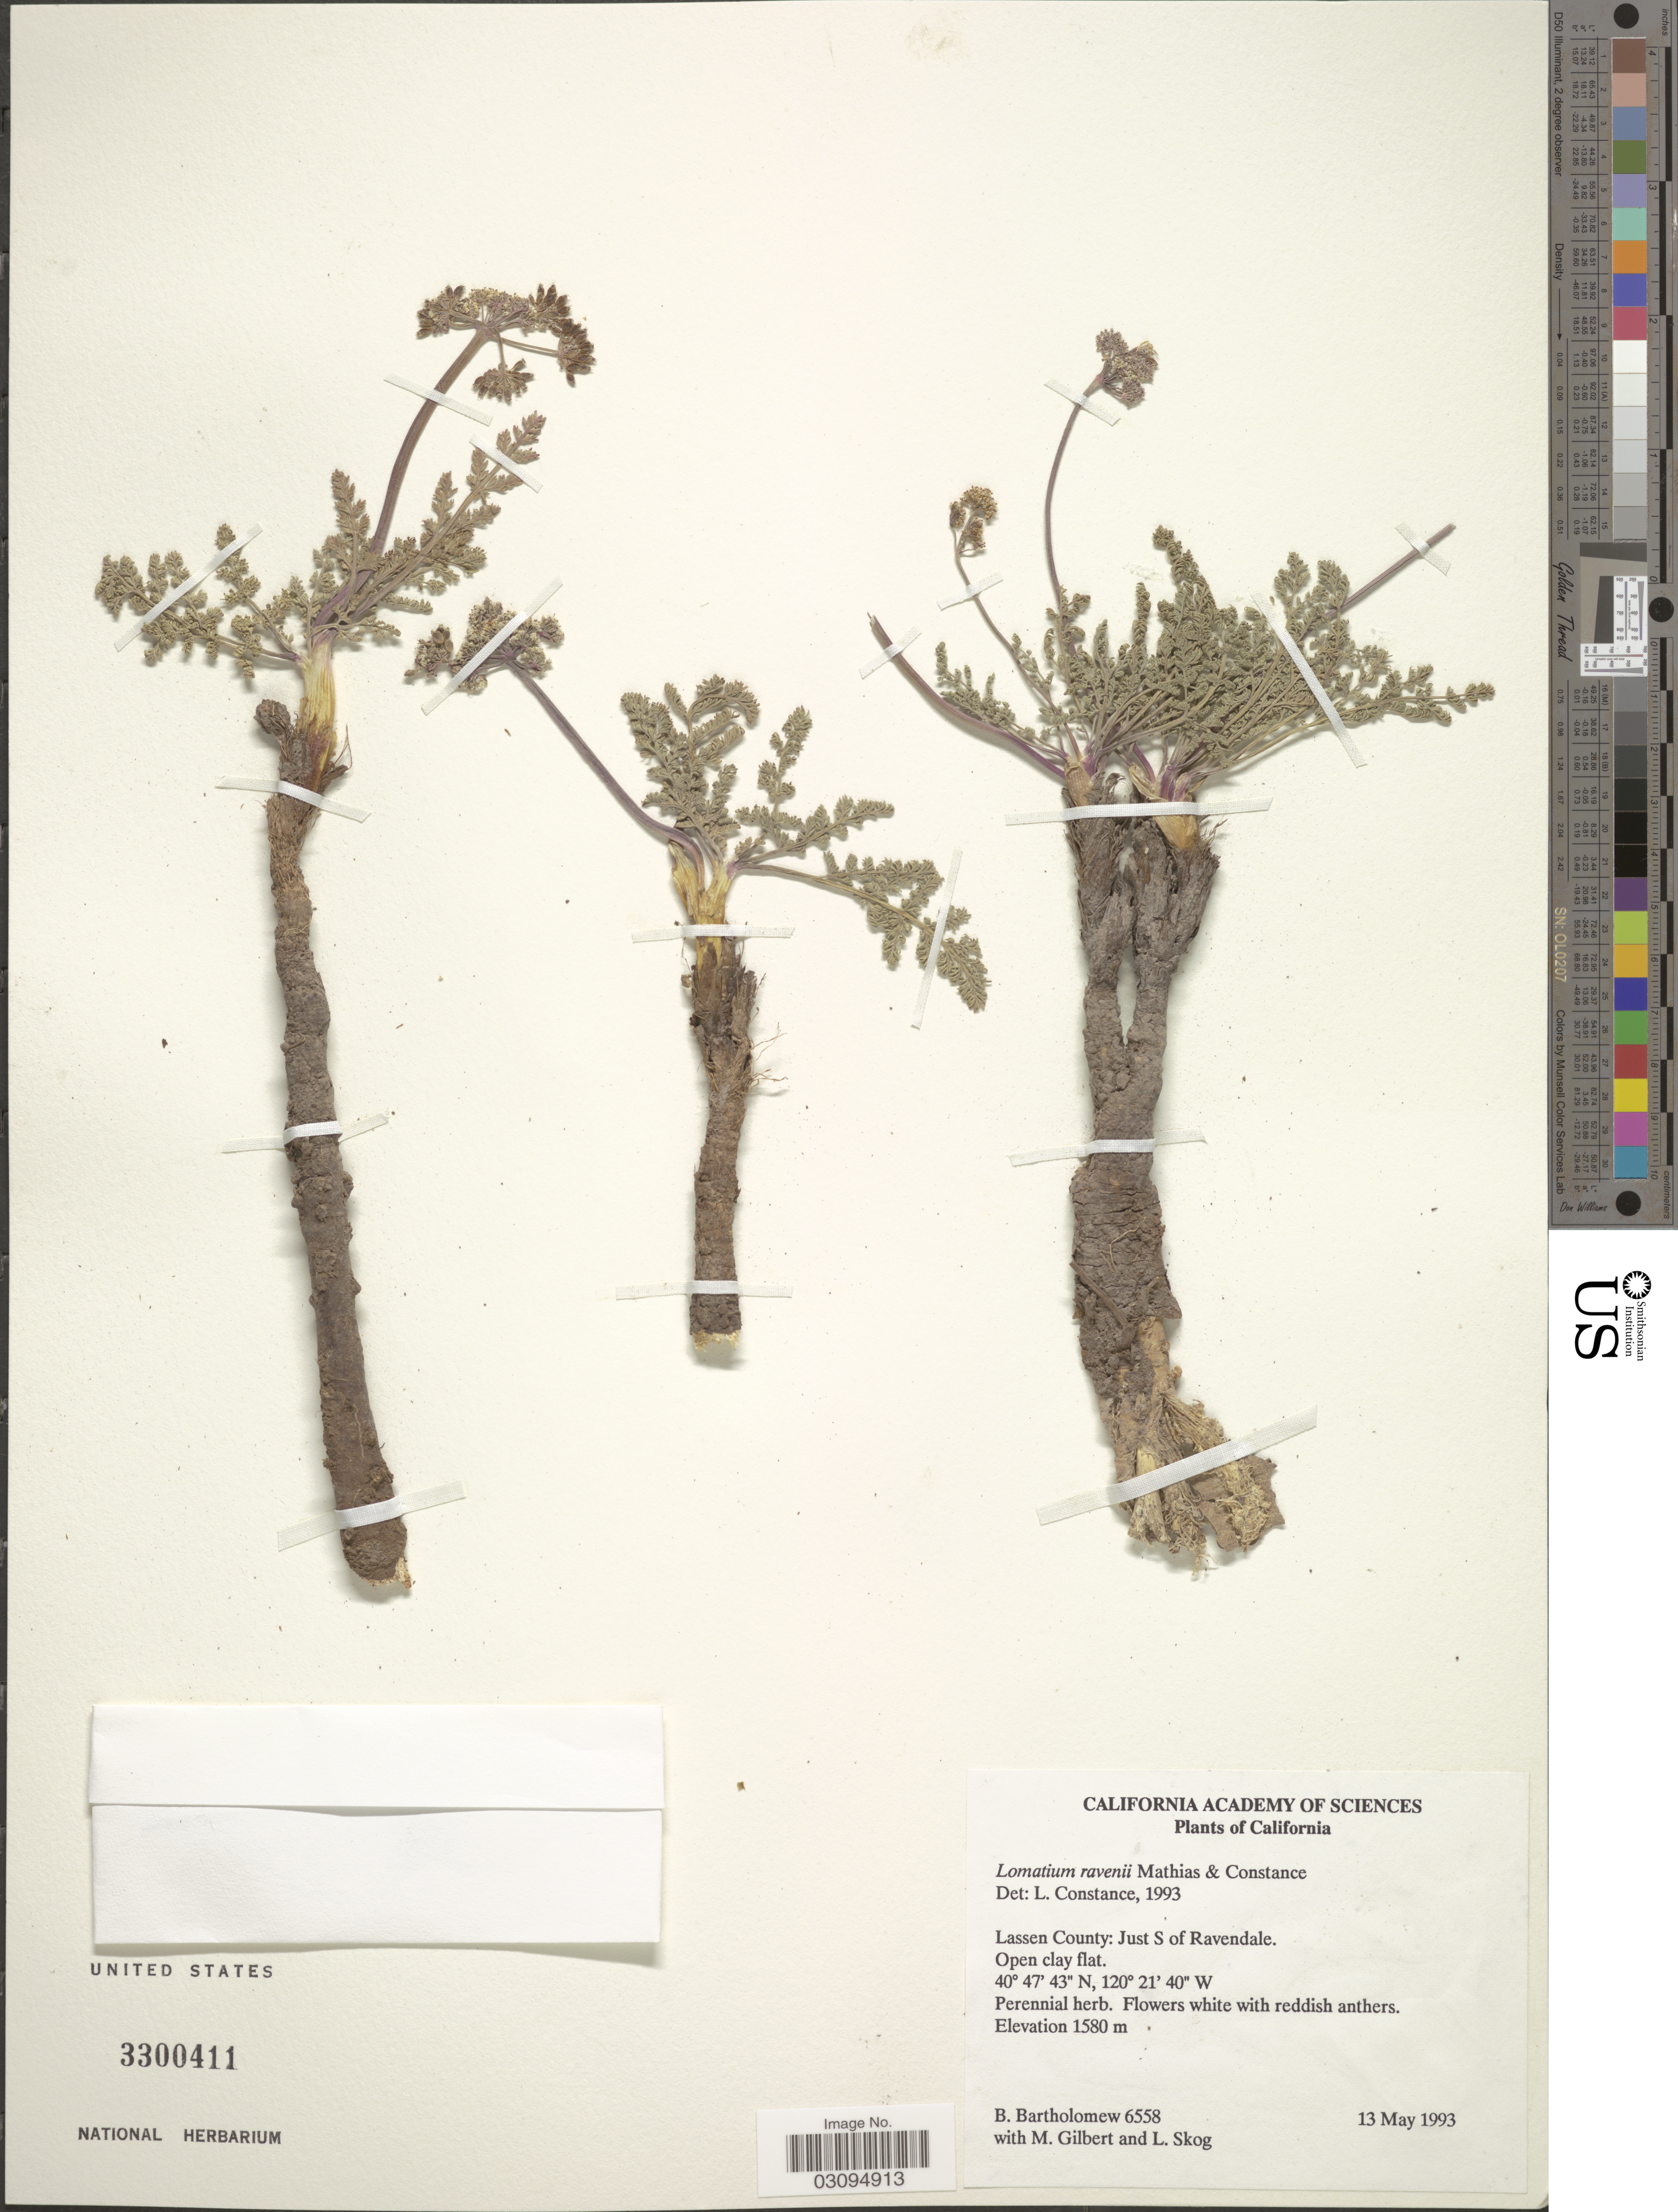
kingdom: Plantae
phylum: Tracheophyta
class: Magnoliopsida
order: Apiales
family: Apiaceae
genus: Lomatium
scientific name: Lomatium ravenii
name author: Mathias & Constance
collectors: B. Bartholomew, M. Gilbert & L. E. Skog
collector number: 6558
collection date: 1993-05-13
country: United States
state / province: California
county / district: Lassen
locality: Lassen County: Just S of Ravendale.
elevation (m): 1580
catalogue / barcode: US 3300411